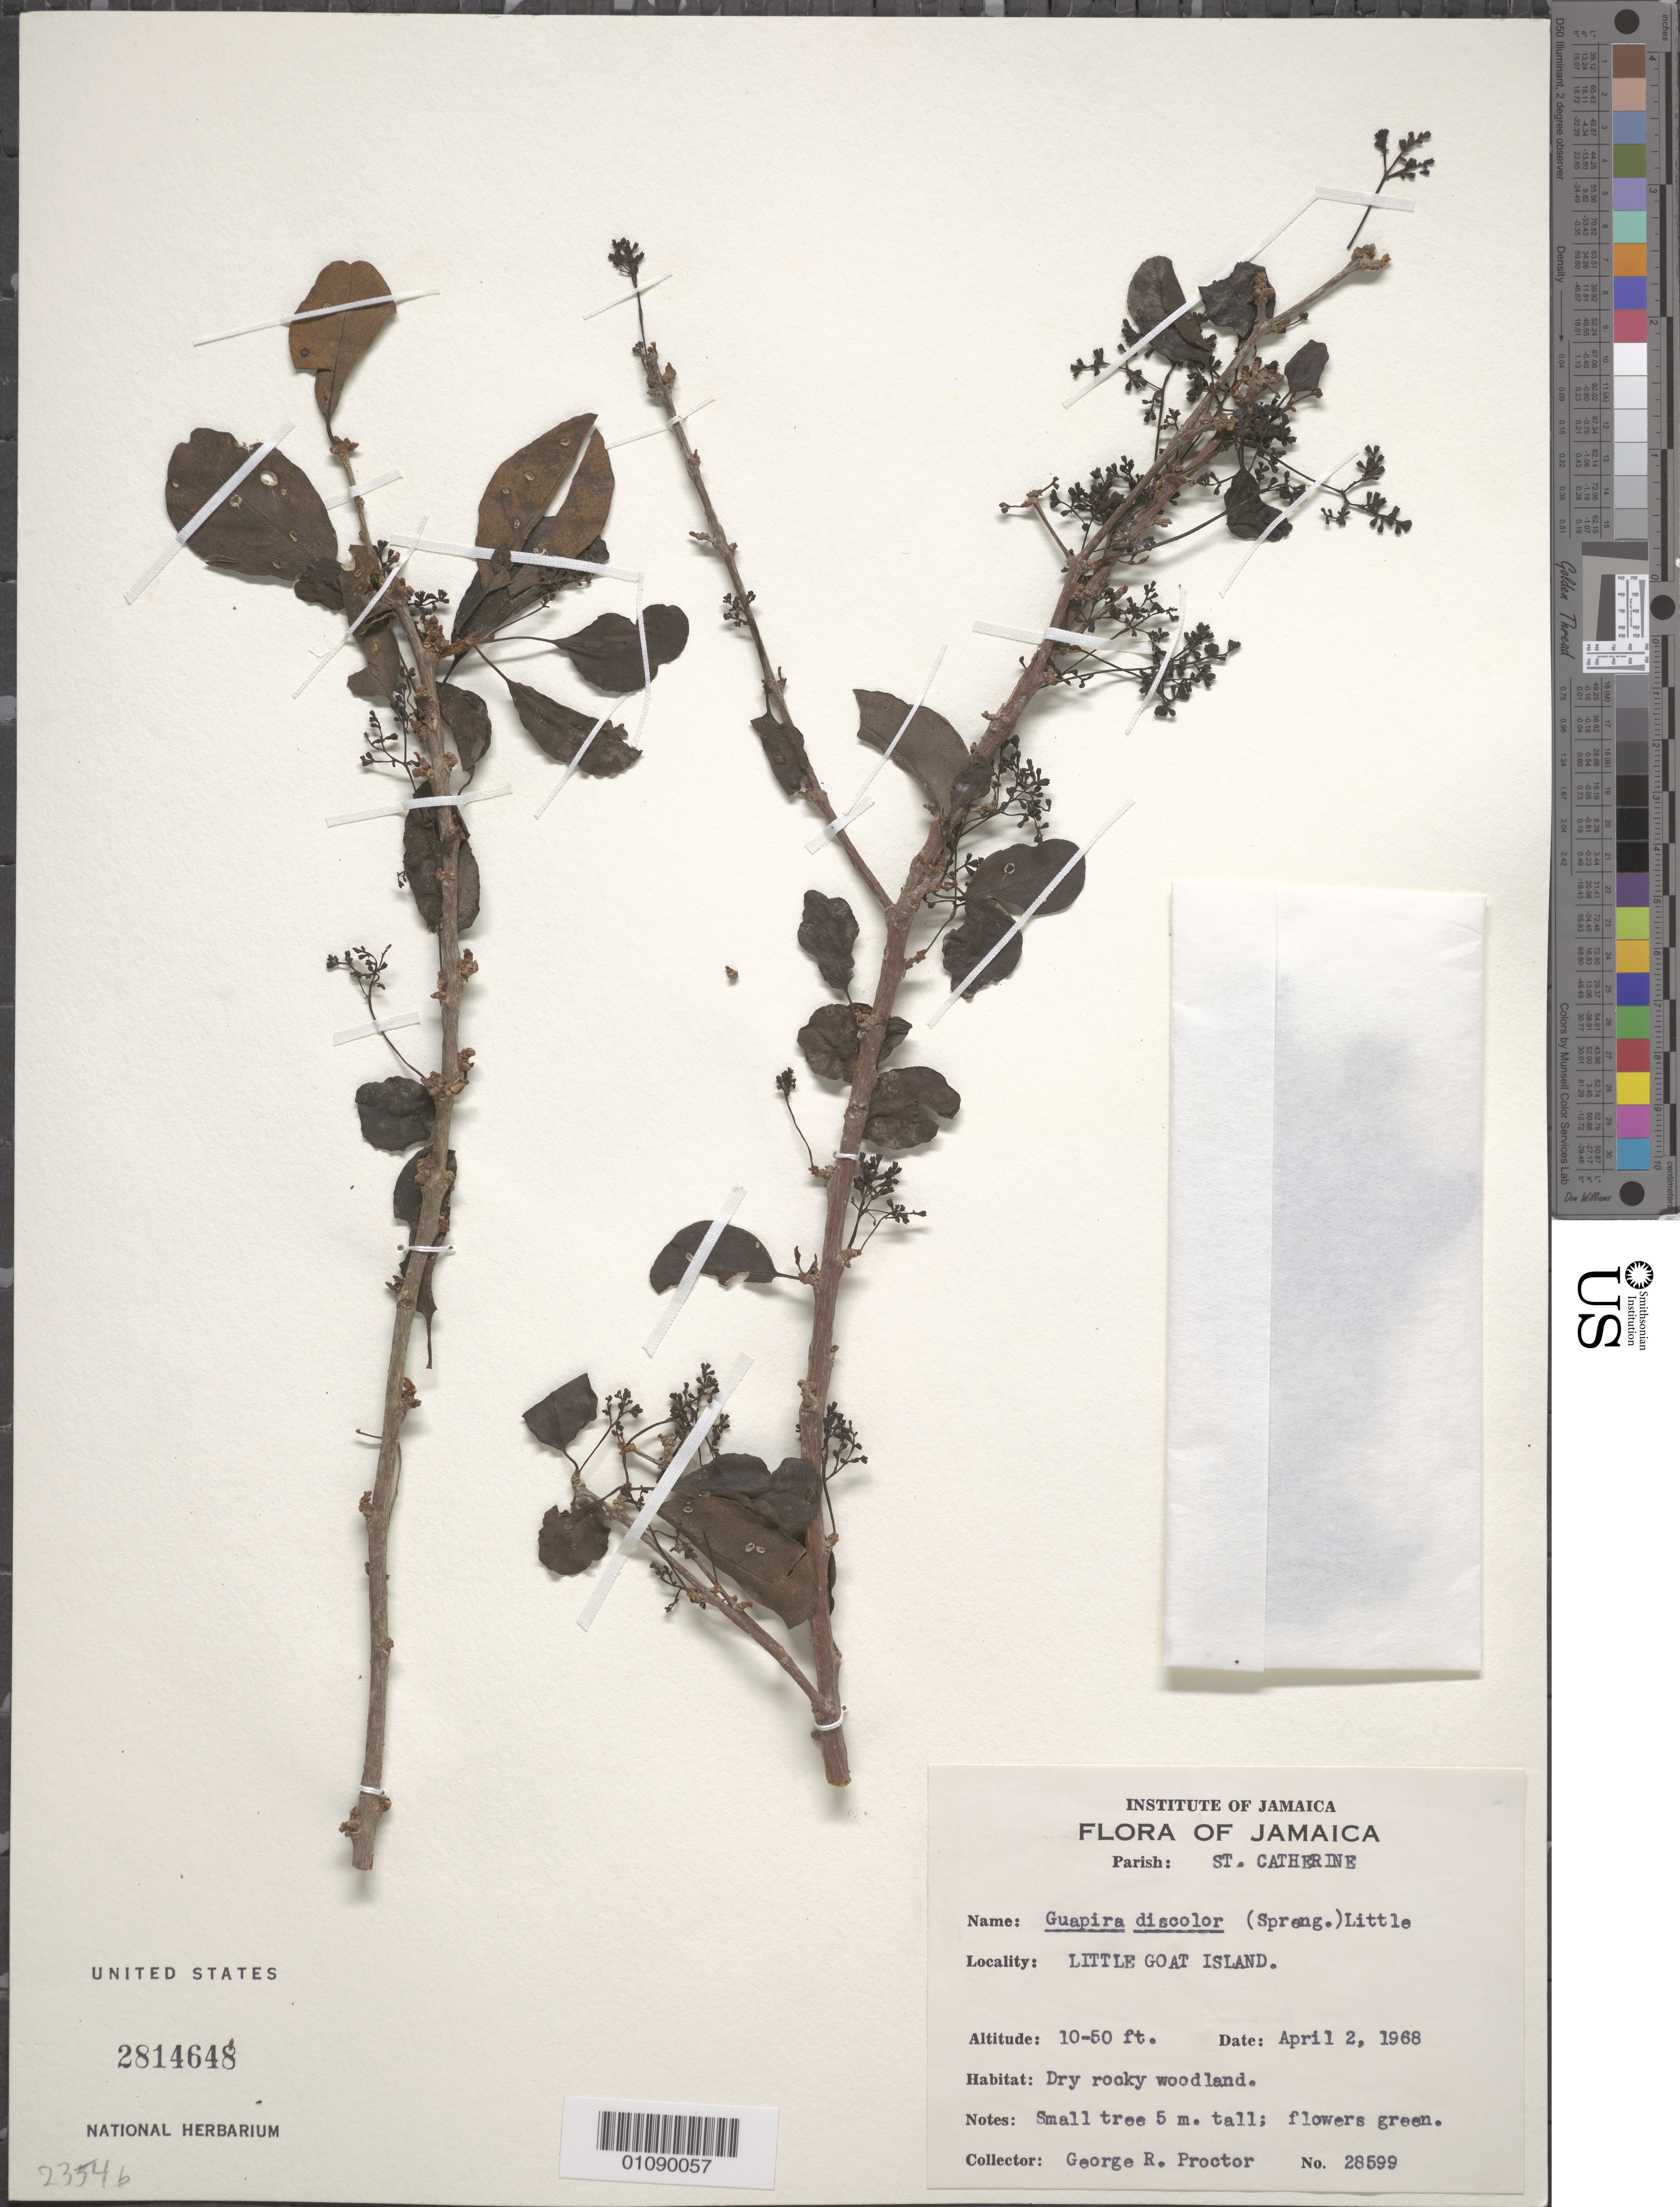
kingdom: Plantae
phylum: Tracheophyta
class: Magnoliopsida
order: Caryophyllales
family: Nyctaginaceae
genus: Guapira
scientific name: Guapira discolor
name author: (Spreng.) Little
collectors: G. R. Proctor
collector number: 28599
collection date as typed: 02 Apr 1968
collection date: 1968-04-02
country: Jamaica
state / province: Saint Catherine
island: Jamaica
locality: St. Catherine, Little Goat Island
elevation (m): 3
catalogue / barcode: US 2814648